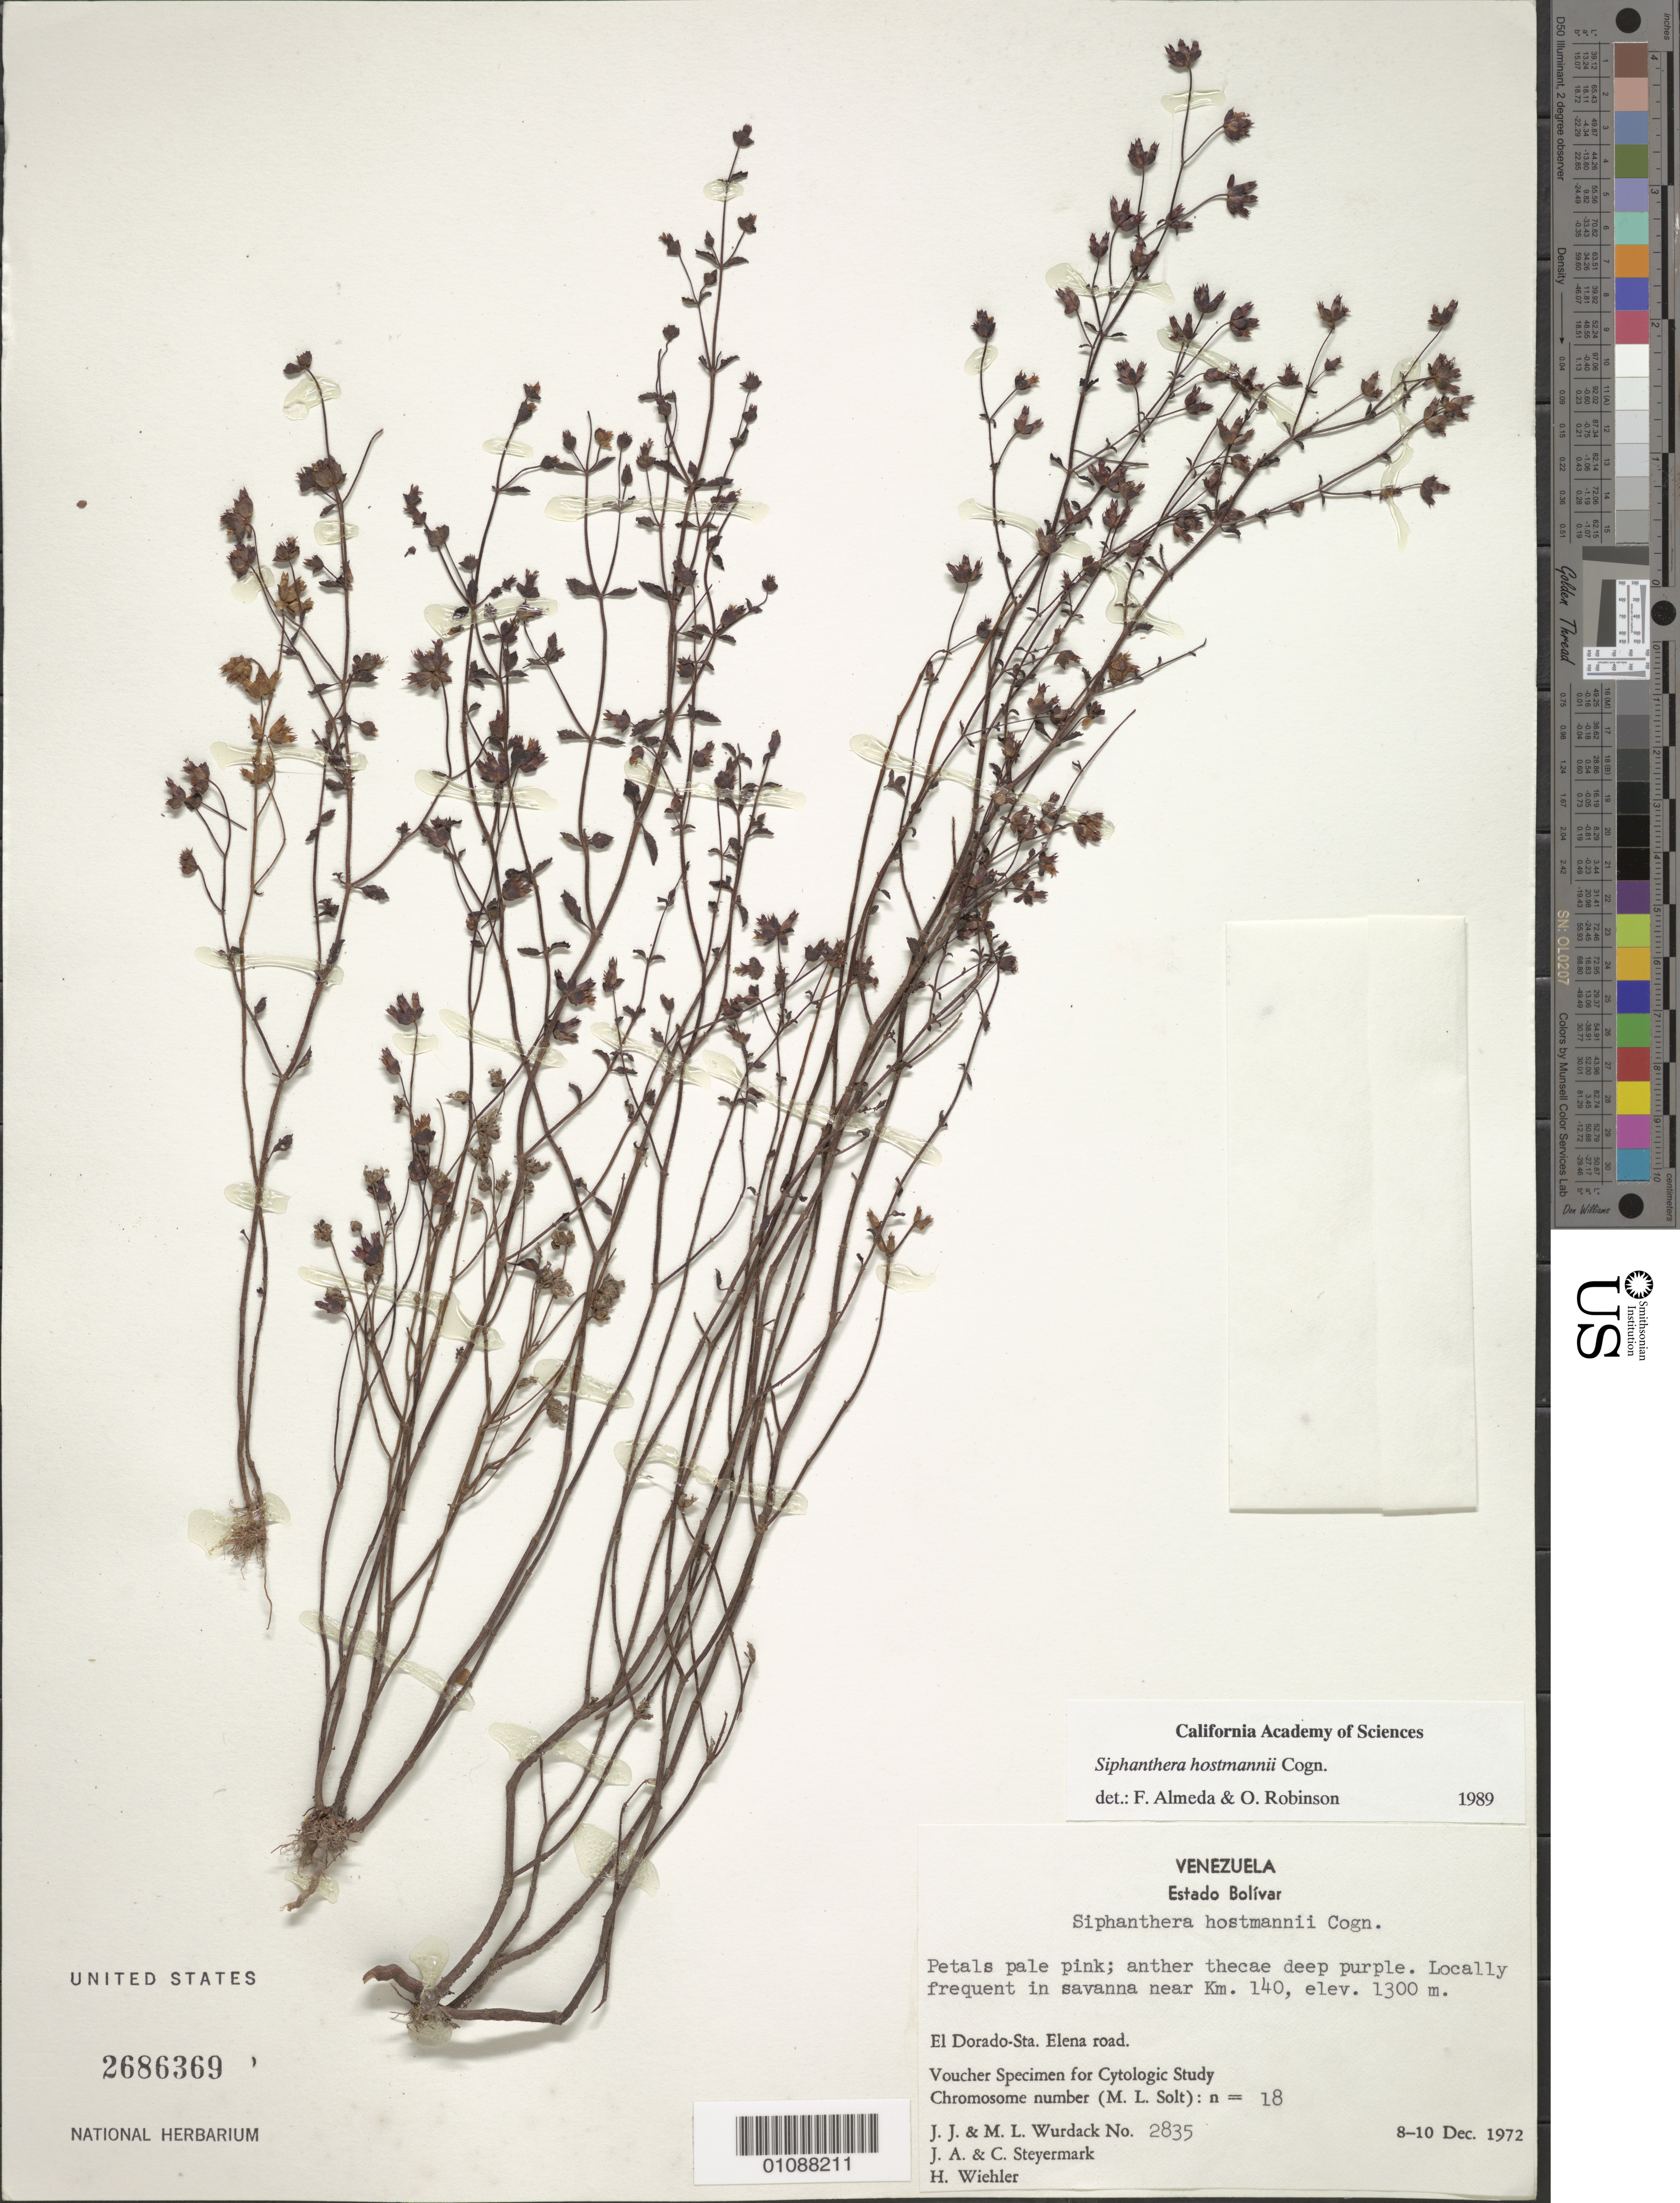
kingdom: Plantae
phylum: Tracheophyta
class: Magnoliopsida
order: Myrtales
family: Melastomataceae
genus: Siphanthera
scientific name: Siphanthera hostmannii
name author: Cogn.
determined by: Almeda, F.; Robinson, O. R.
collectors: J. J. Wurdack, M. L. Wurdack, J. Steyermark & C. Steyermark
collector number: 2835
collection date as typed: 8-Dec-72 to 10-Dec-72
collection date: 1972-12-08/1972-12-10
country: Venezuela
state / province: Bolívar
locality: El Dorado to Sta. Elena road, km 140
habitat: Savanna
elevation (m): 1300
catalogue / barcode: US 2686369